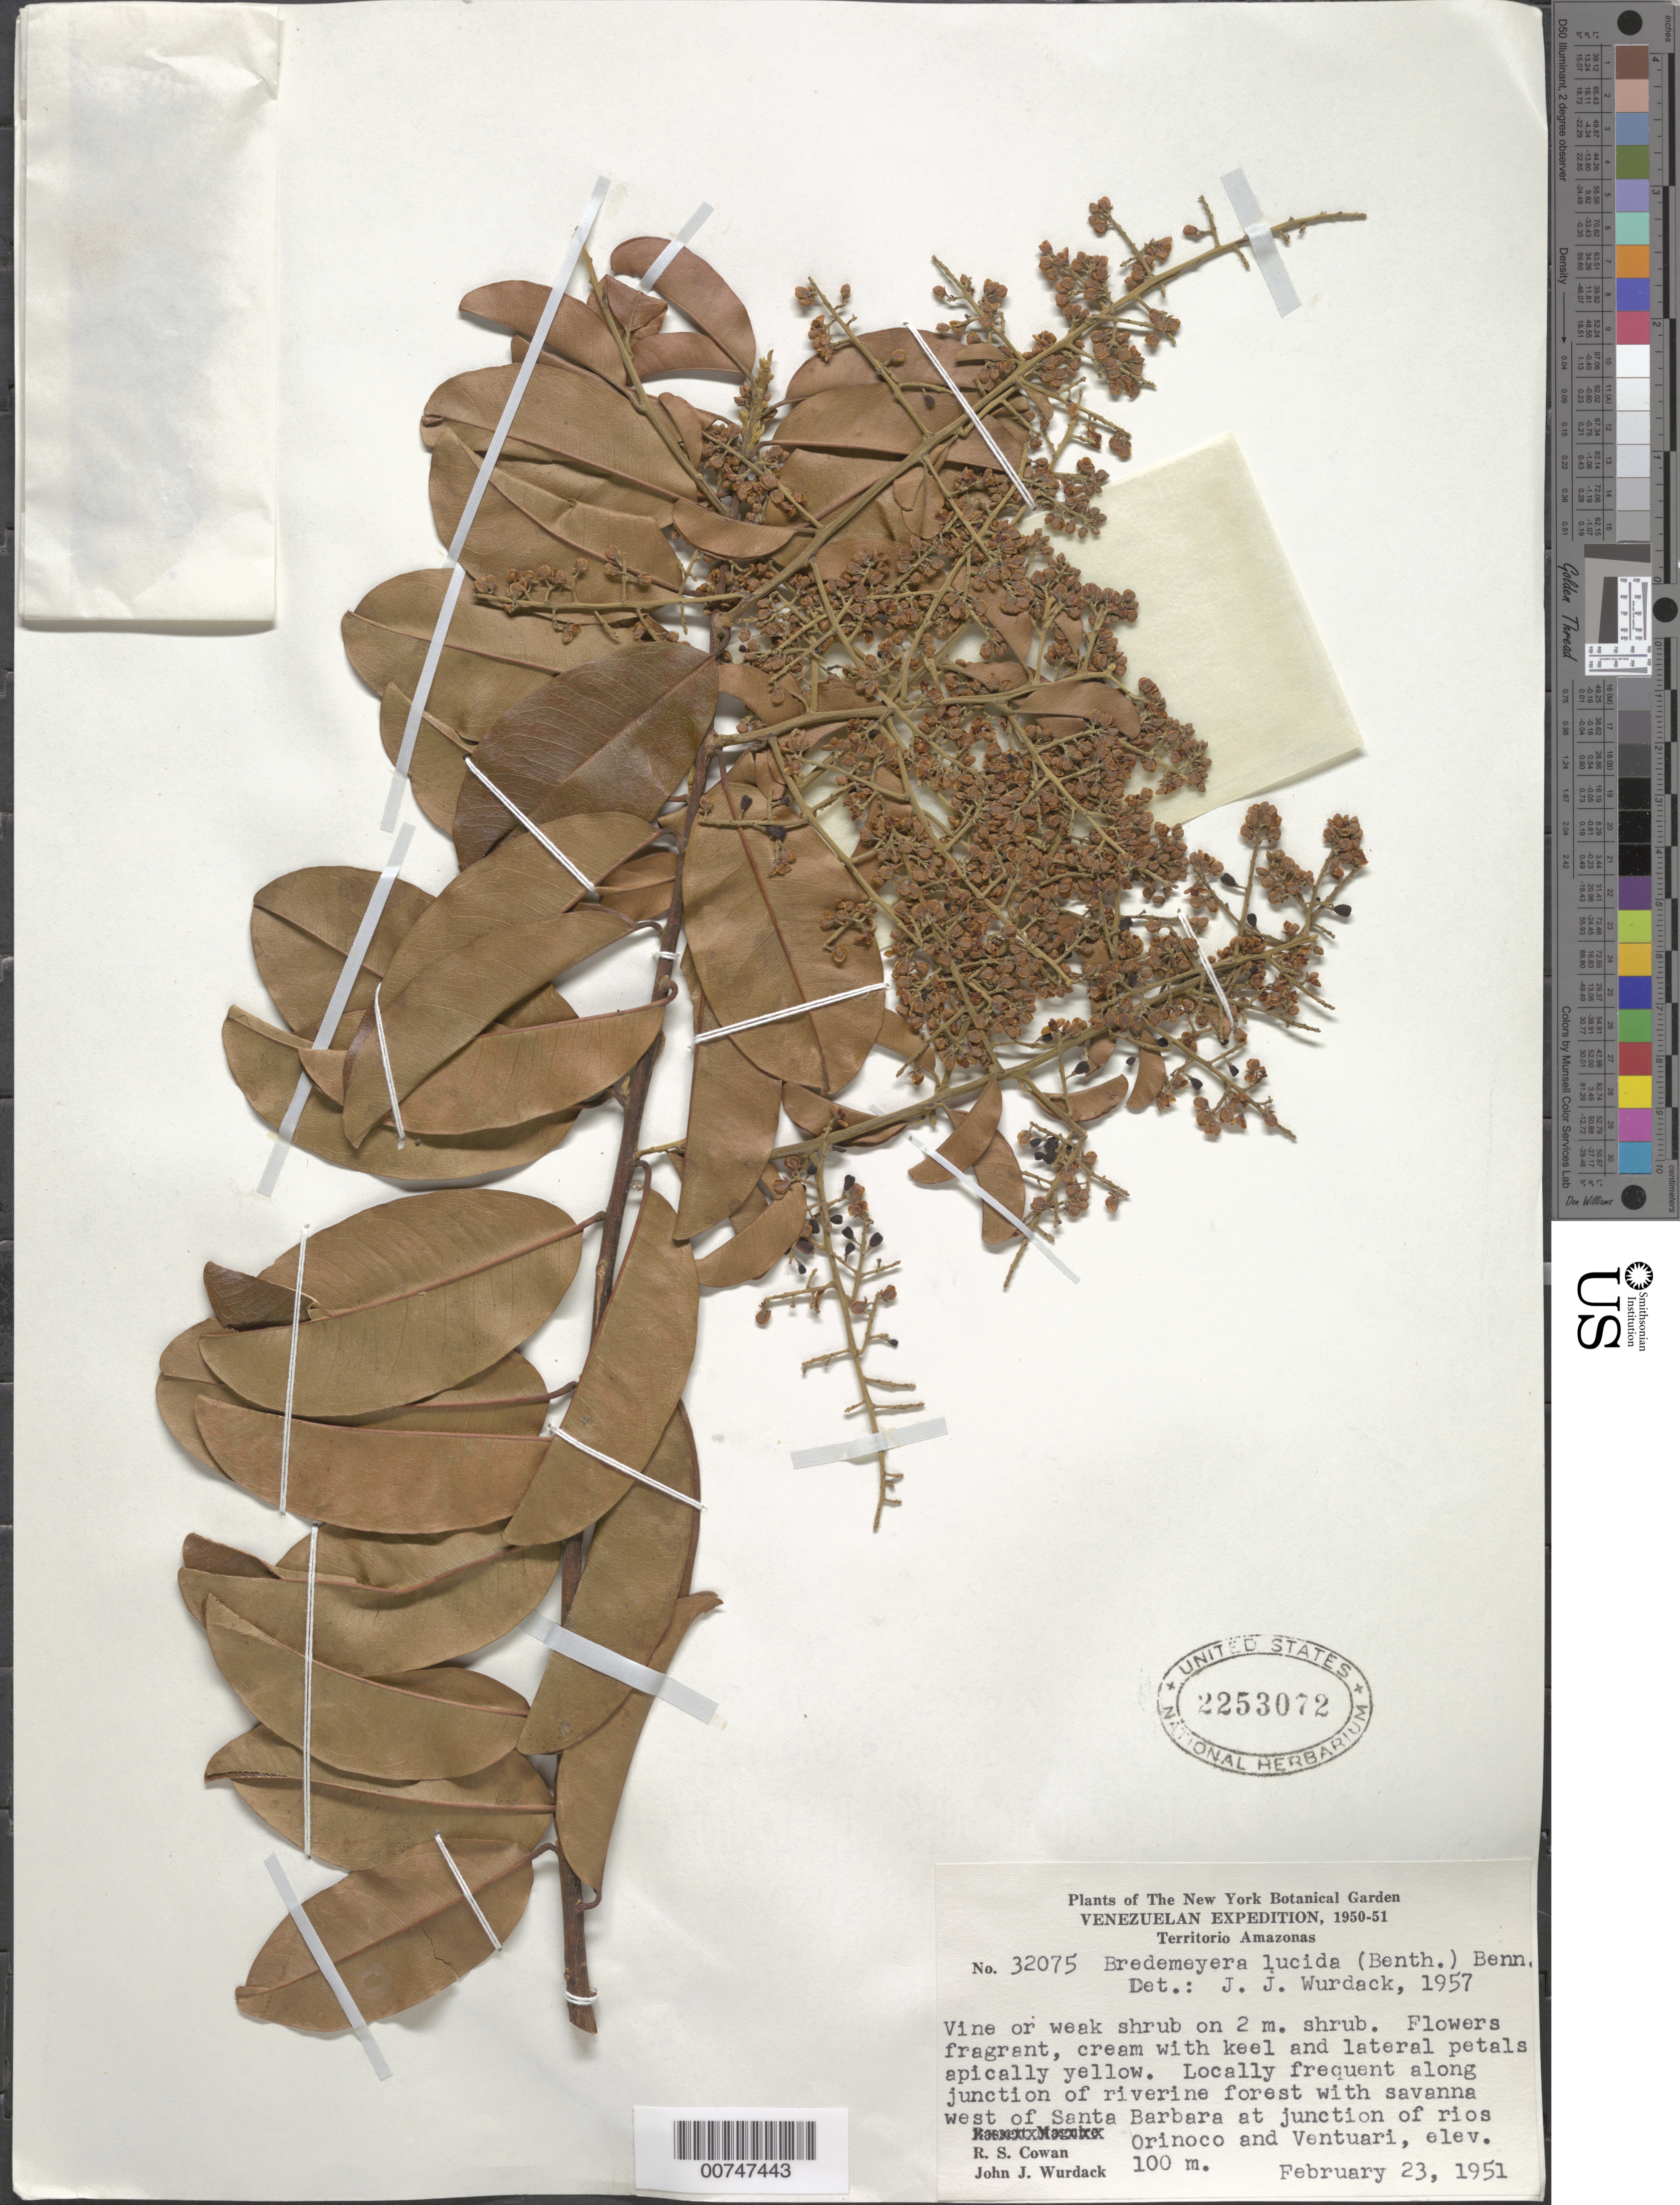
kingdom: Plantae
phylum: Tracheophyta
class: Magnoliopsida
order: Fabales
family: Polygalaceae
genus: Bredemeyera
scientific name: Bredemeyera lucida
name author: (Benth.) Klotzsch ex Hassk.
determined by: Wurdack, John J., (US), US (UNITED STATES)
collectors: R. S. Cowan & J. J. Wurdack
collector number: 32075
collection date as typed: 23-Feb-51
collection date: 1951-02-23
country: Venezuela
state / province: Amazonas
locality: Santa Barbara, West of, at junction of ríos Orinoco and Ventuari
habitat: Along junction of riverine forest with savanna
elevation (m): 100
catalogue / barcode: US 2253072